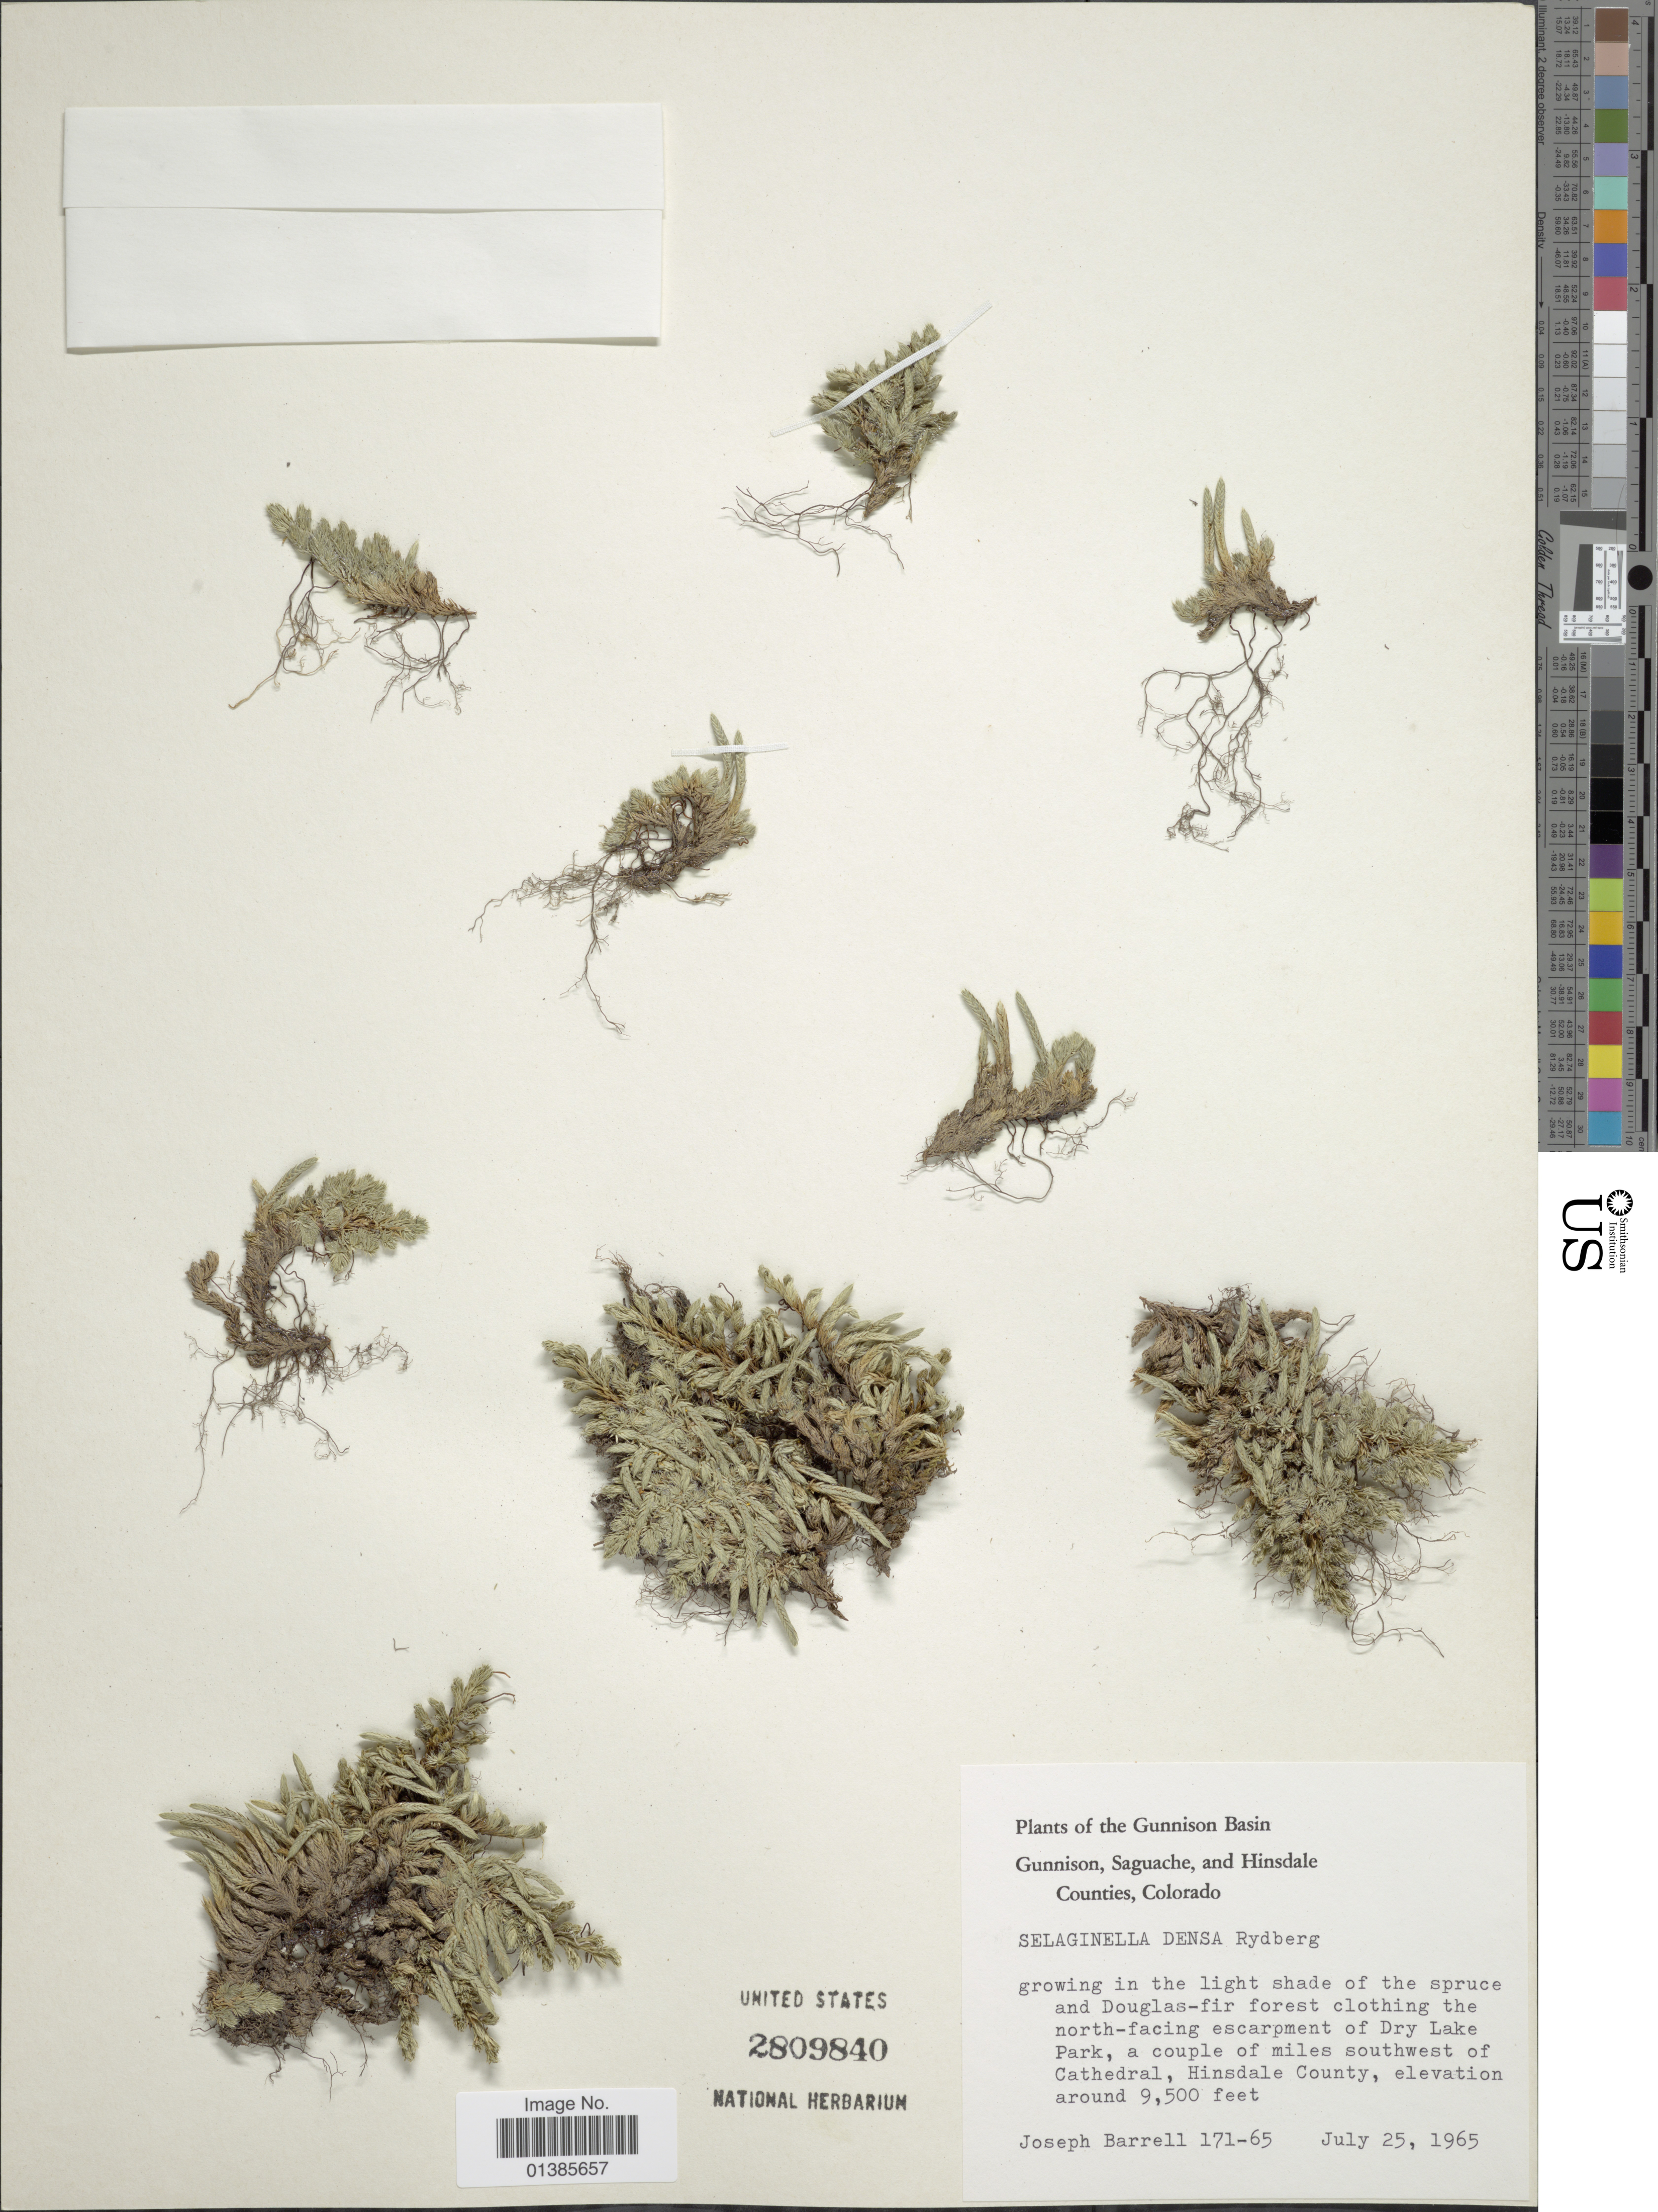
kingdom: Plantae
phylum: Tracheophyta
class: Lycopodiopsida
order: Selaginellales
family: Selaginellaceae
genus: Selaginella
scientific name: Selaginella densa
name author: Rydb.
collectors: J. Barrell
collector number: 171-65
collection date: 1965-07-25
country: United States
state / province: Colorado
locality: Gunnison Basin. Gunnison, Saguache, and Hinsdale Counties. Growing in the light shade of the spruce and Douglas-fir forest clothing the north-facing escarpment of Dry Lake Park, a couple of miles southwest of Cathedral, Hinsdale County.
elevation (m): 2896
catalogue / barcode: US 2809840